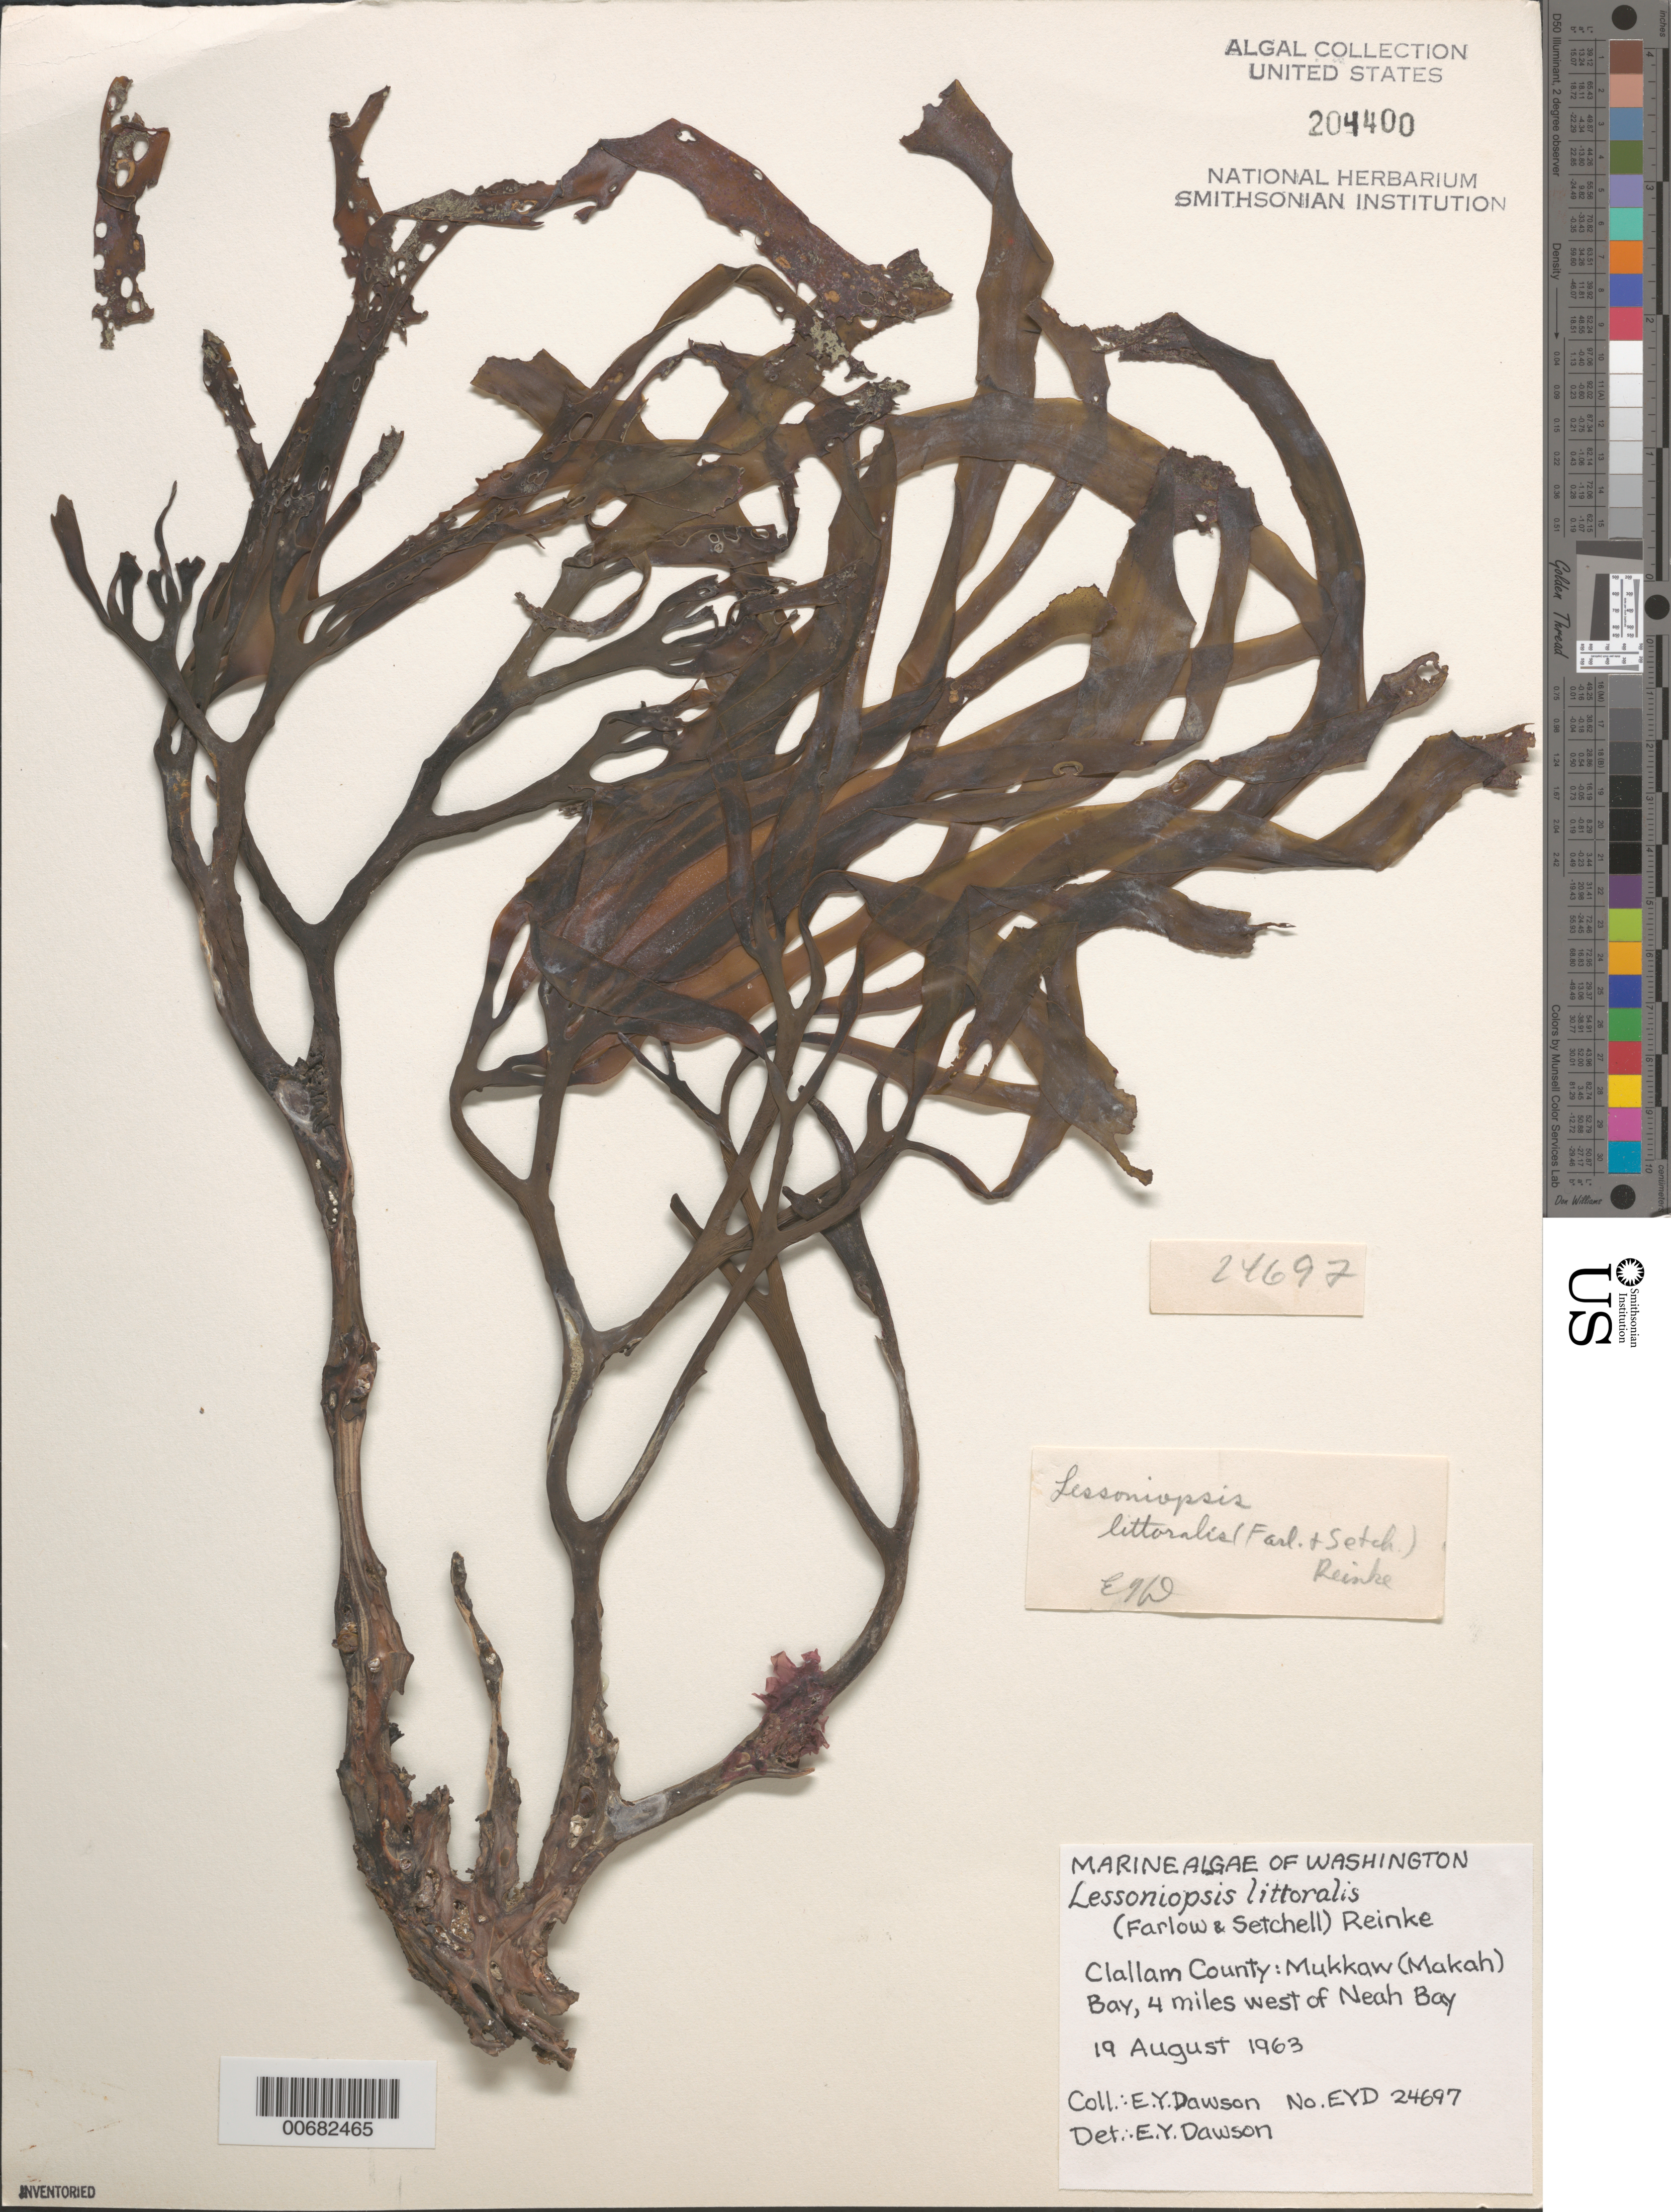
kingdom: Chromista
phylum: Ochrophyta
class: Phaeophyceae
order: Laminariales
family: Alariaceae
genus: Lessoniopsis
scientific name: Lessoniopsis littoralis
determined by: Dawson, E. Y.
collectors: E. Y. Dawson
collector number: EYD 24697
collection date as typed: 19 Aug 1963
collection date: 1963-08-19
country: United States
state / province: Washington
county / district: Clallam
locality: Mukkaw Bay (Makah Bay), 4 miles west of Neah Bay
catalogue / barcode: US 204400